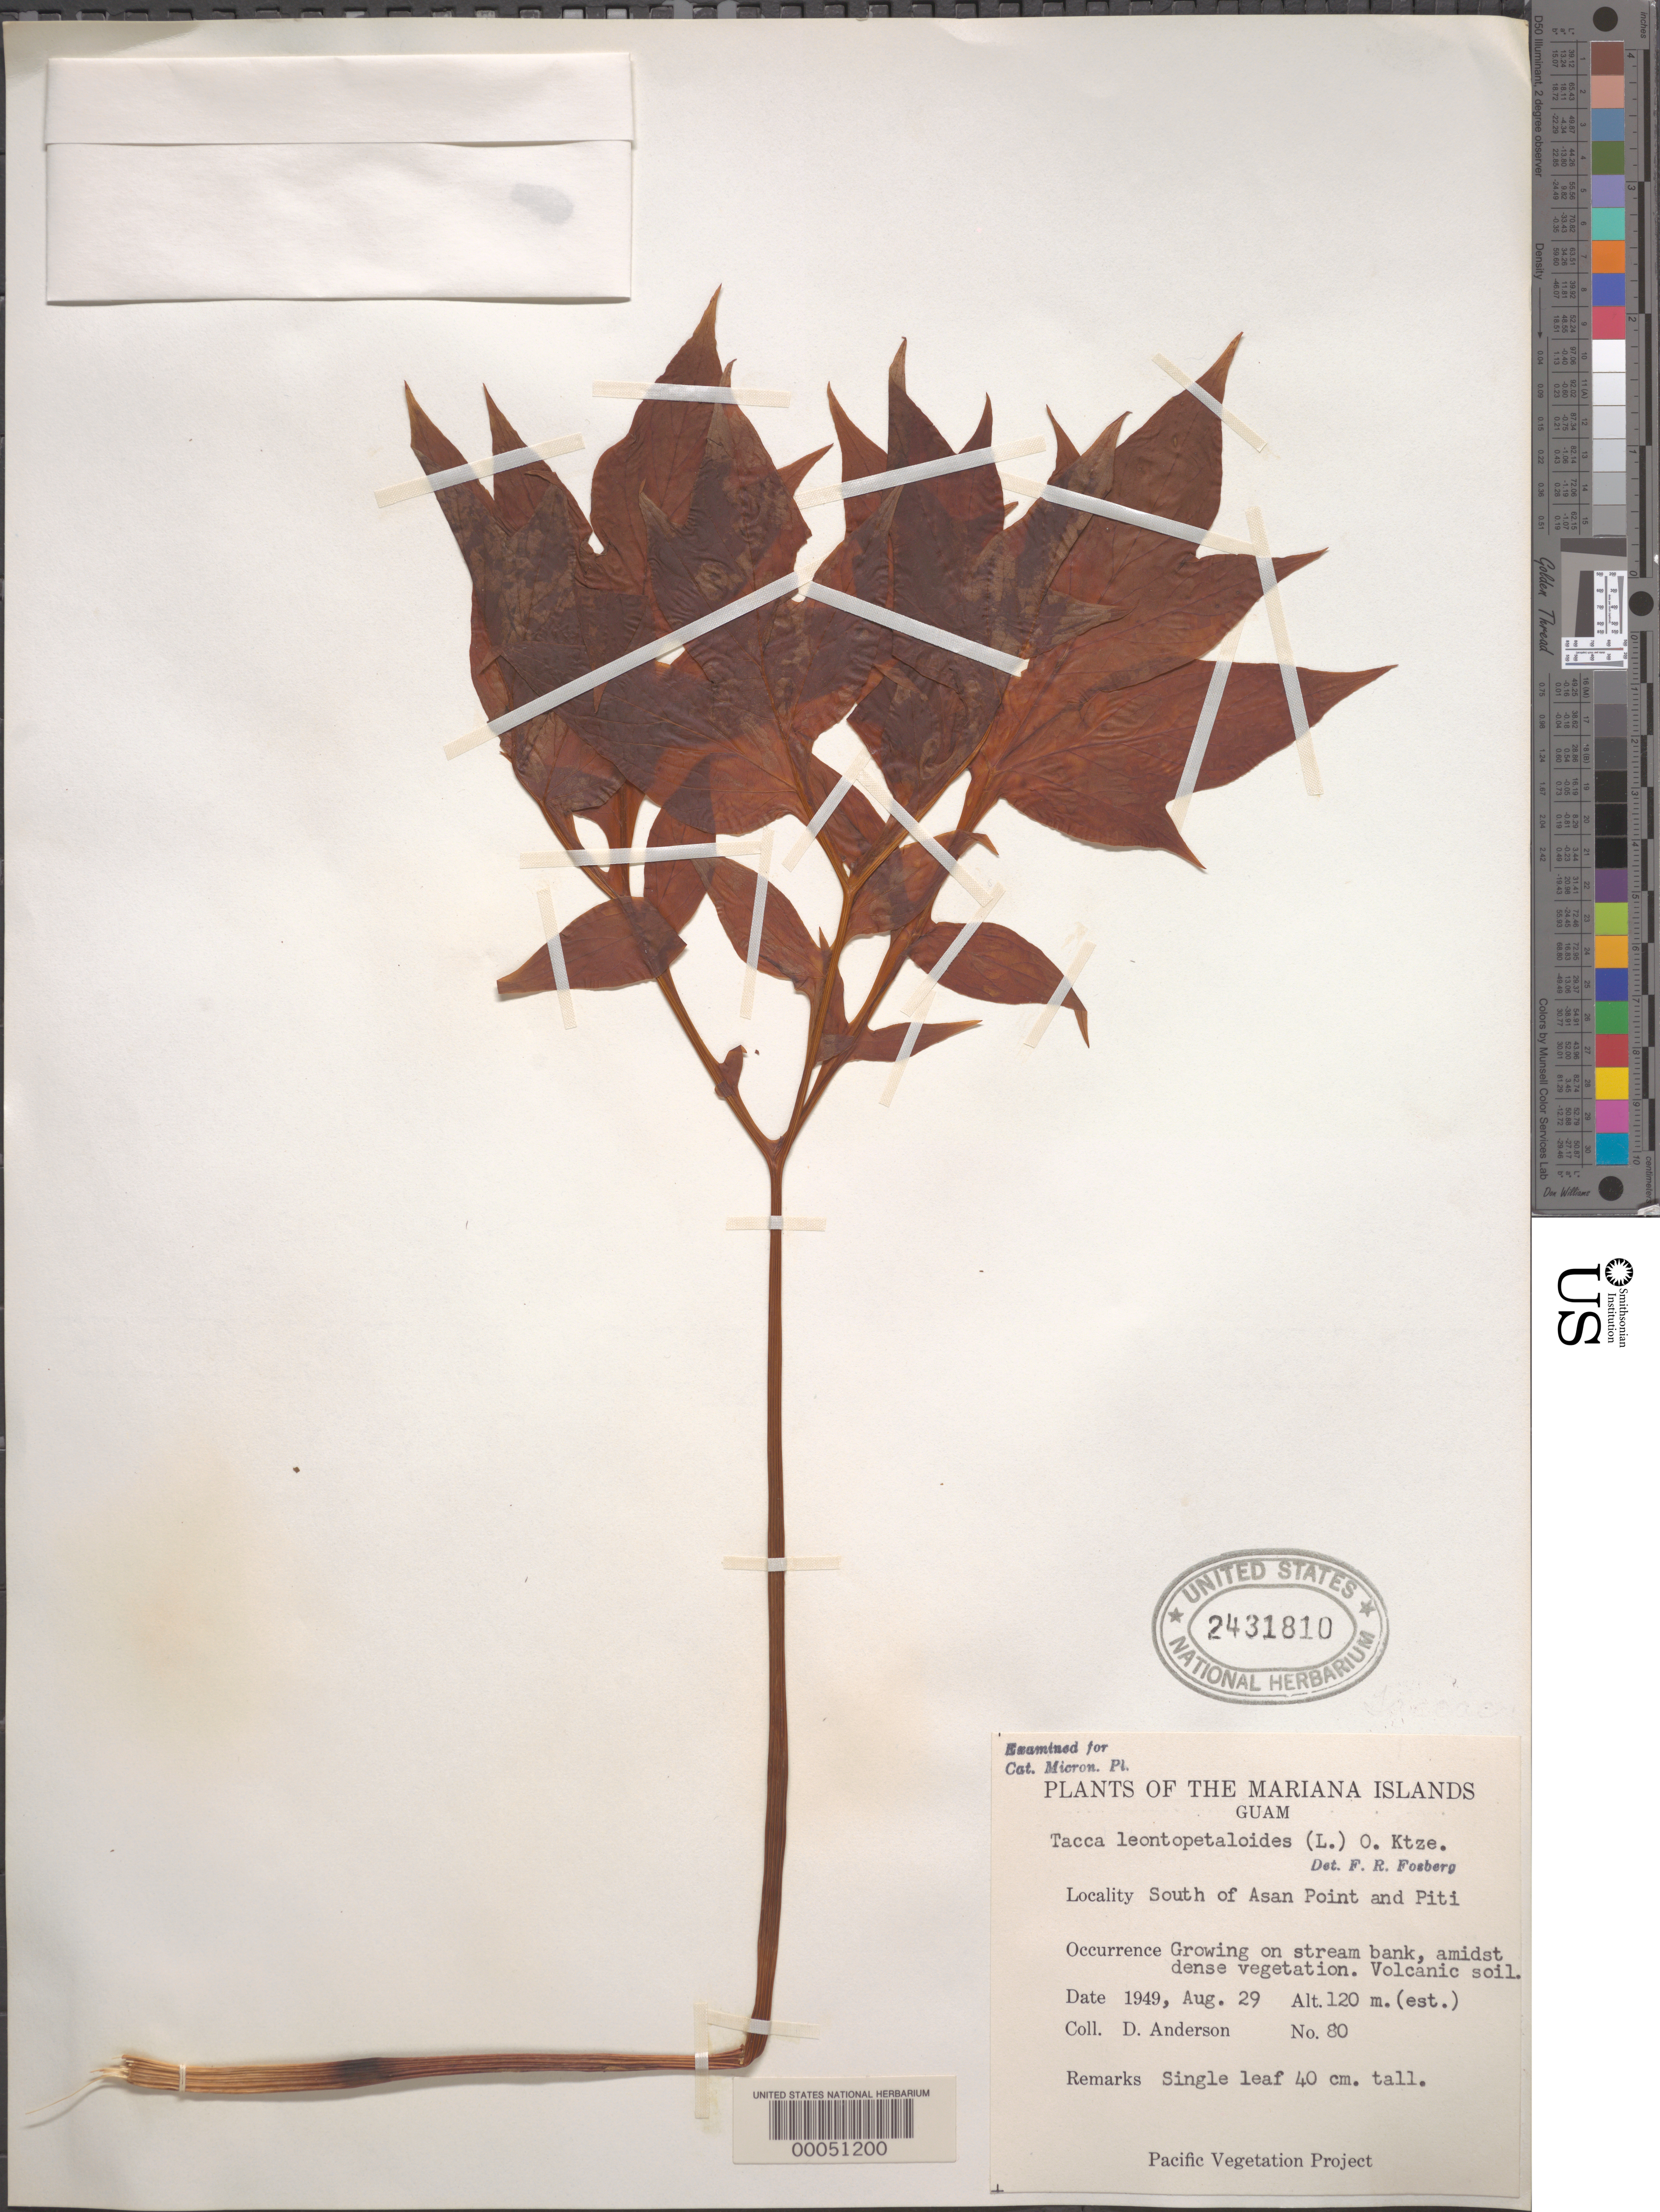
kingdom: Plantae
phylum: Tracheophyta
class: Liliopsida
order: Dioscoreales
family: Dioscoreaceae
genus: Tacca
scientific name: Tacca leontopetaloides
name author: (L.) Kuntze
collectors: D. Anderson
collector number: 80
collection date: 1949-08-29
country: Guam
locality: The Mariana Islands. South of Asan Point and Piti.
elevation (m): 120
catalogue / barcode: US 2431810